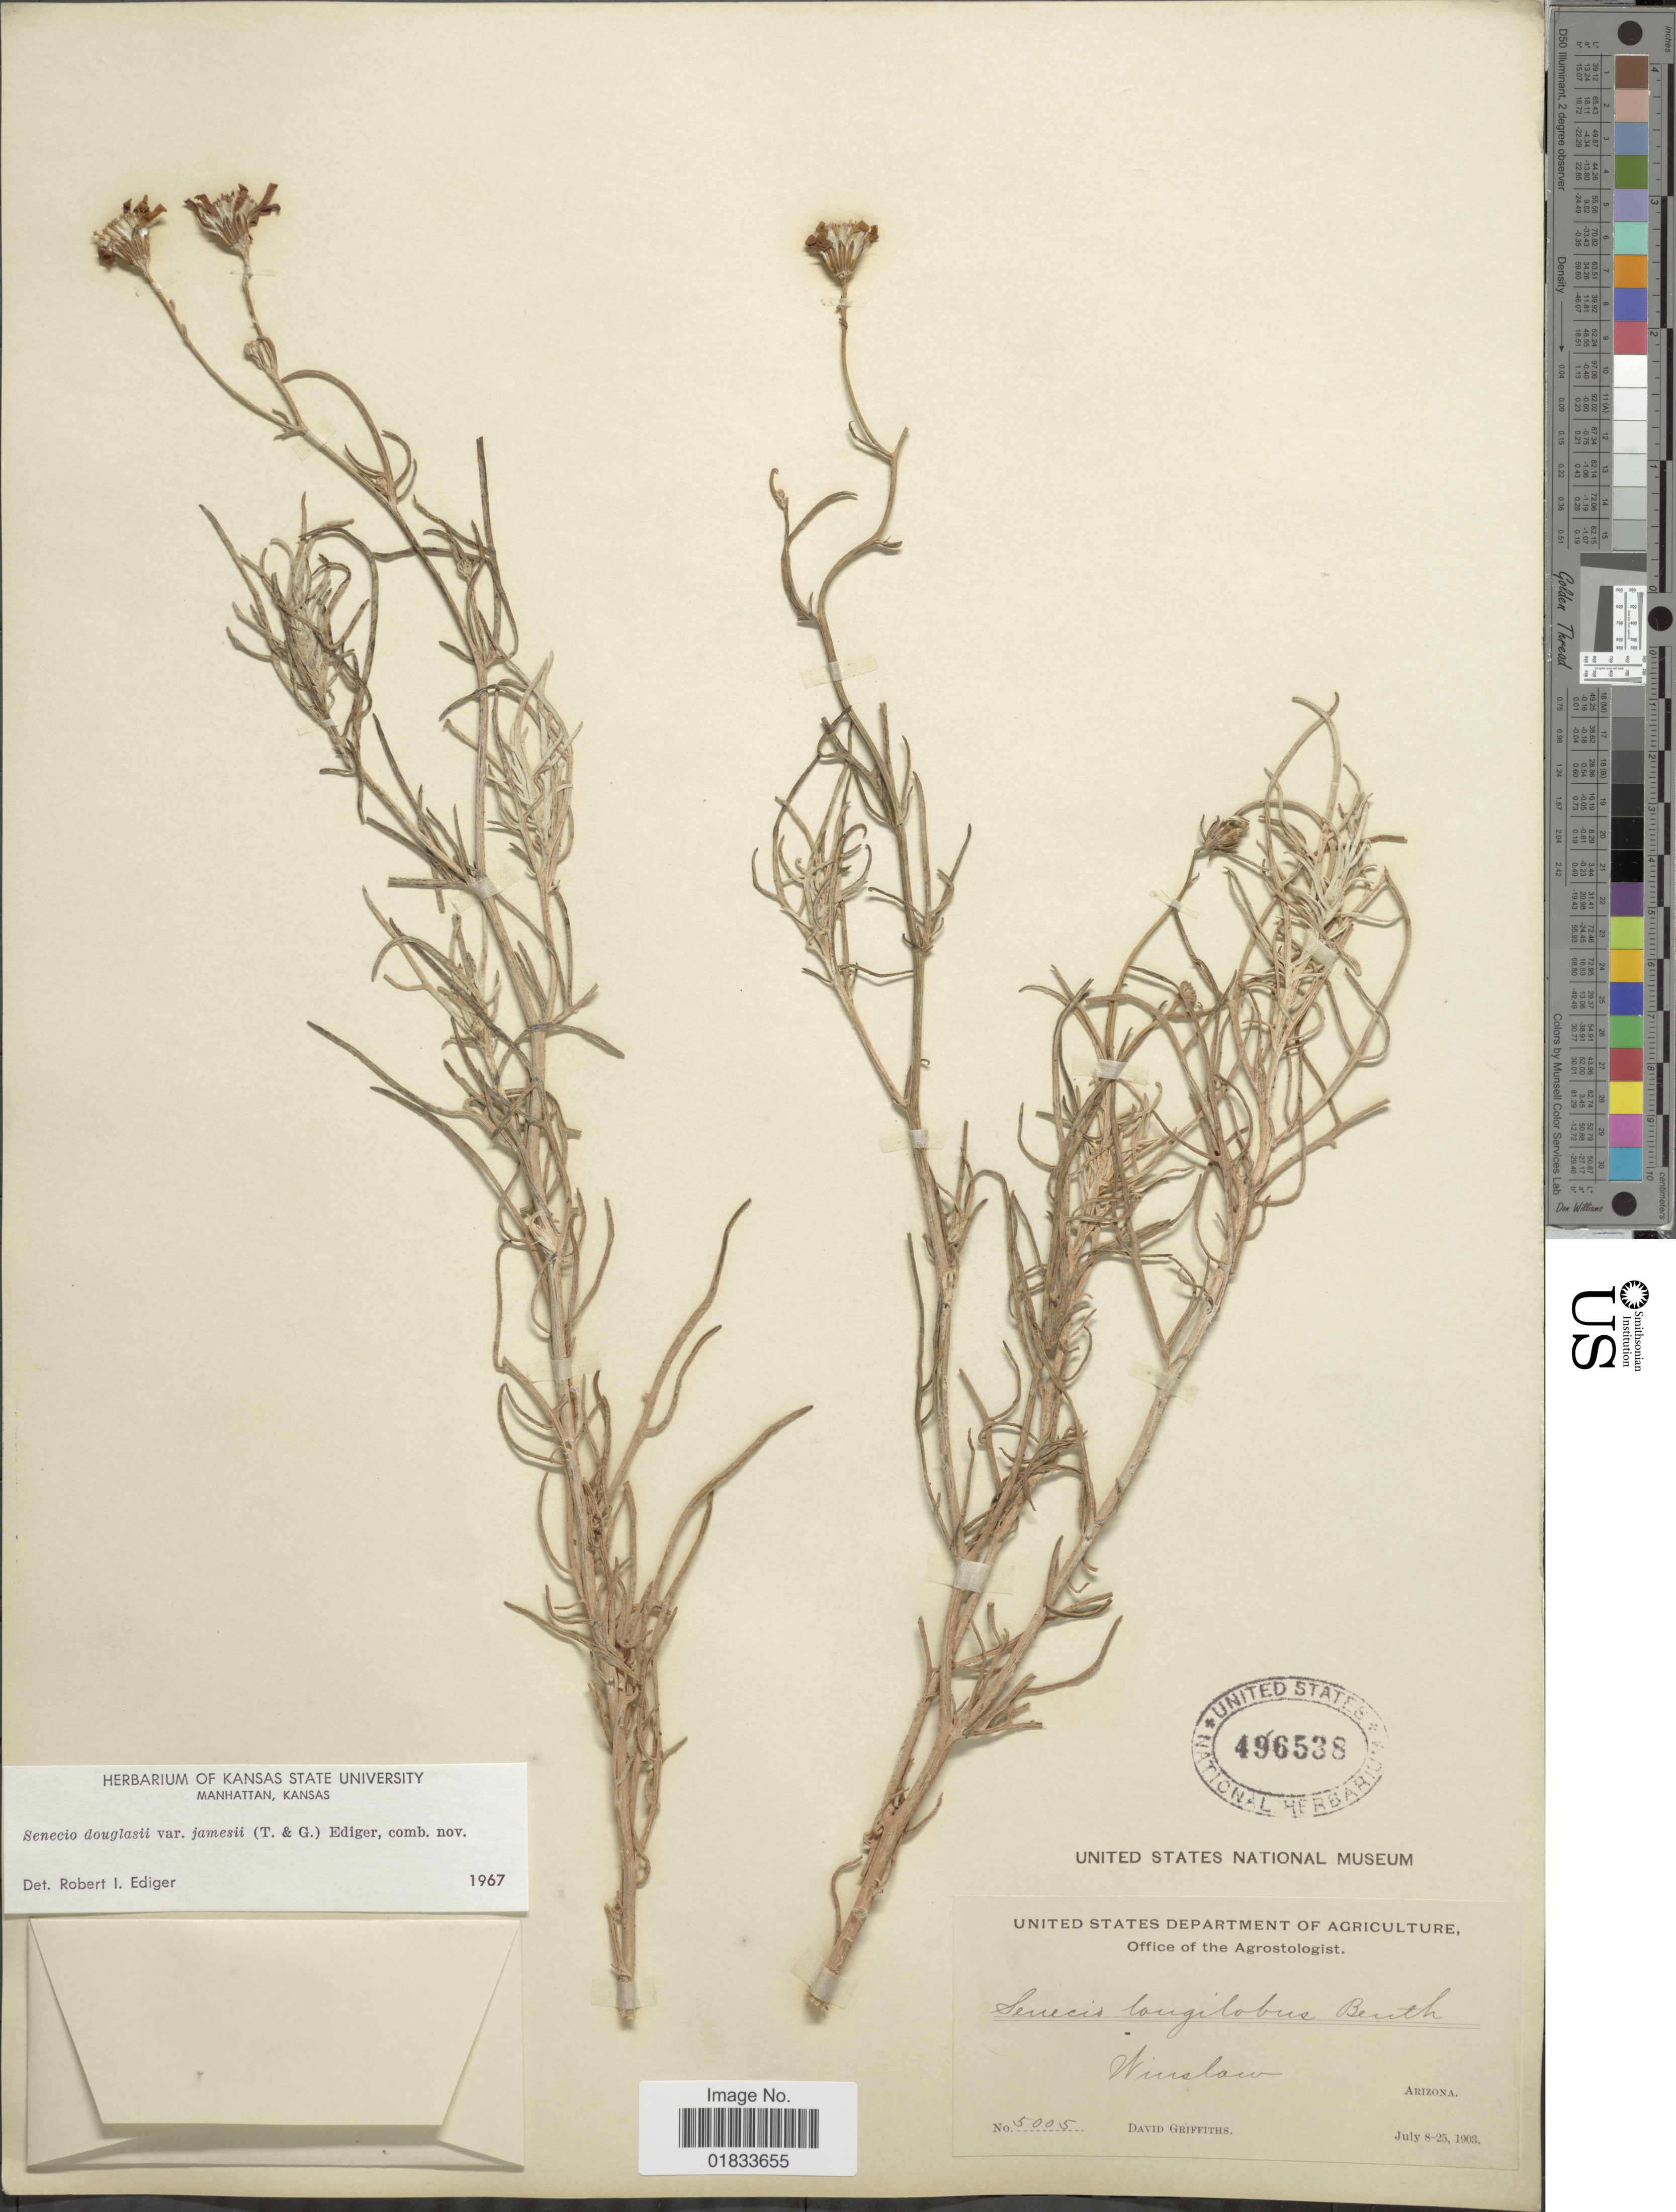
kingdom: Plantae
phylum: Tracheophyta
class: Magnoliopsida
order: Asterales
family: Asteraceae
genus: Senecio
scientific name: Senecio flaccidus var. flaccidus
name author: Less.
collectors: D. Griffiths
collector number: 5005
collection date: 1903-07-08/1903-07-25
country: United States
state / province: Arizona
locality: Winslow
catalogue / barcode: US 496538